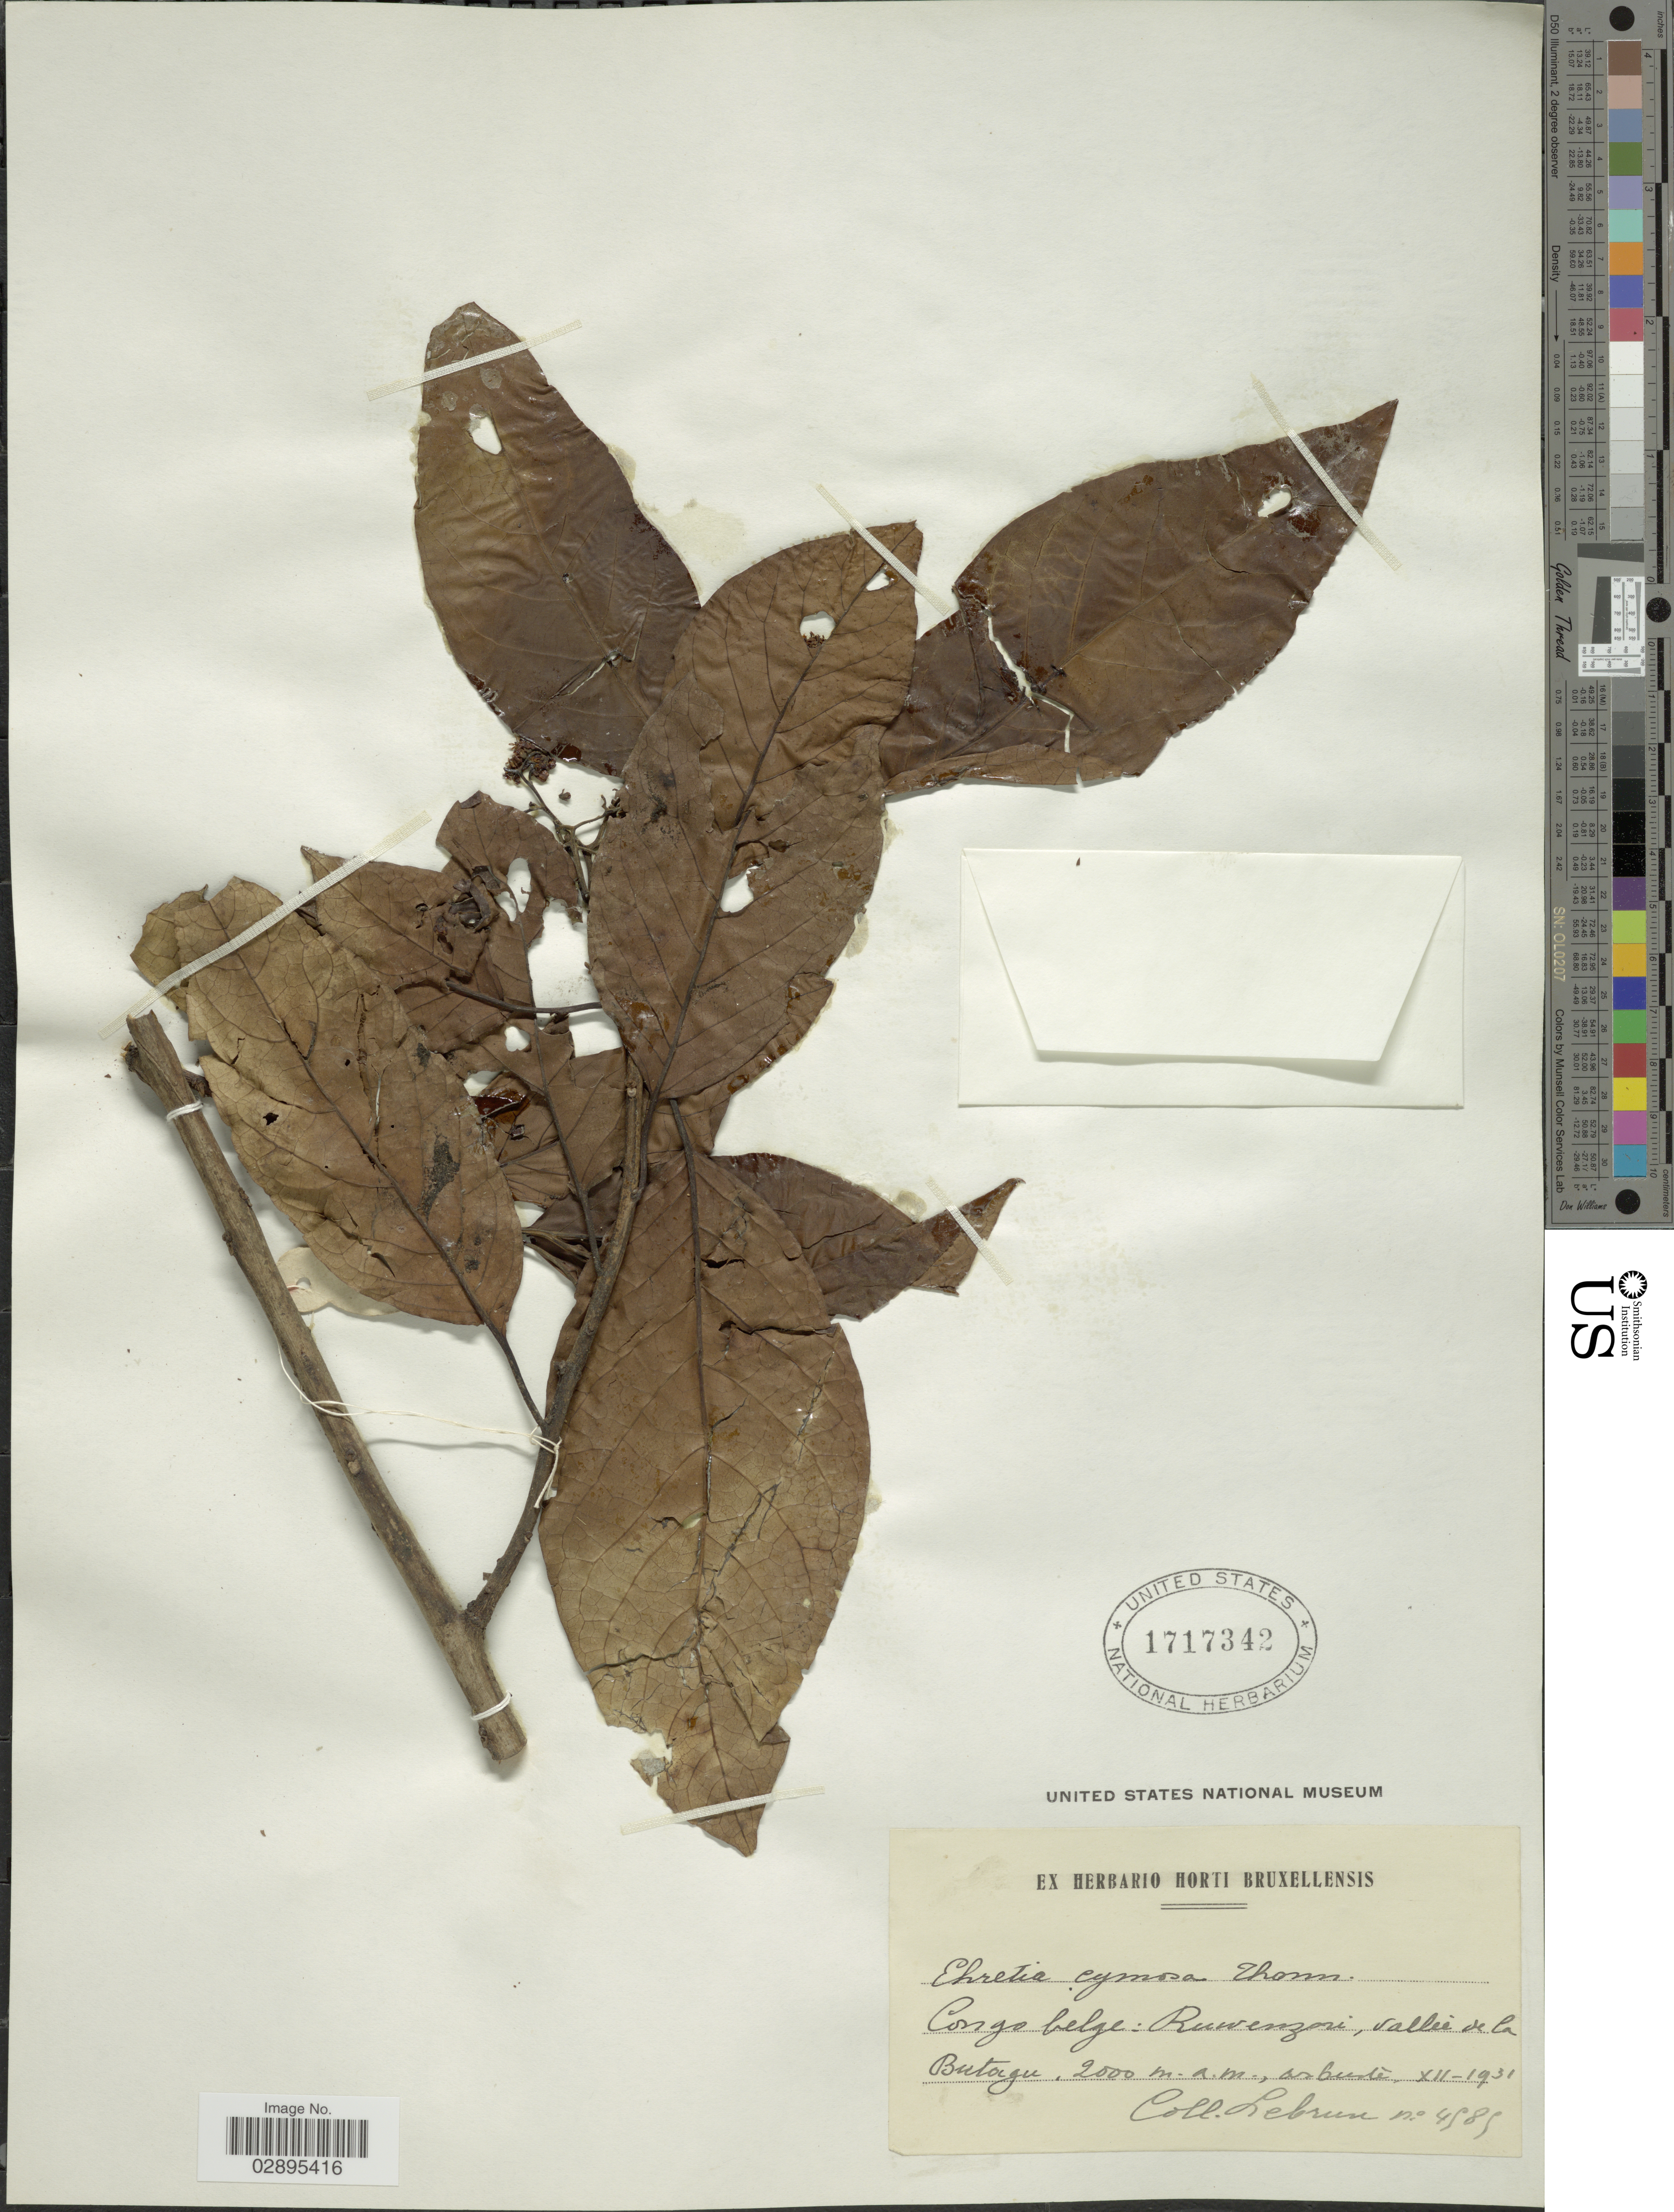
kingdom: Plantae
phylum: Tracheophyta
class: Magnoliopsida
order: Boraginales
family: Ehretiaceae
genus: Ehretia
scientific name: Ehretia cymosa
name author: Thonn.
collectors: J.A. Lebrun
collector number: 4585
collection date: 1931-12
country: Congo, Democratic Republic of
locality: Congo Belge: Ruwenzori, vallée de la Butagu.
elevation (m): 2000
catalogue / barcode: US 1717342